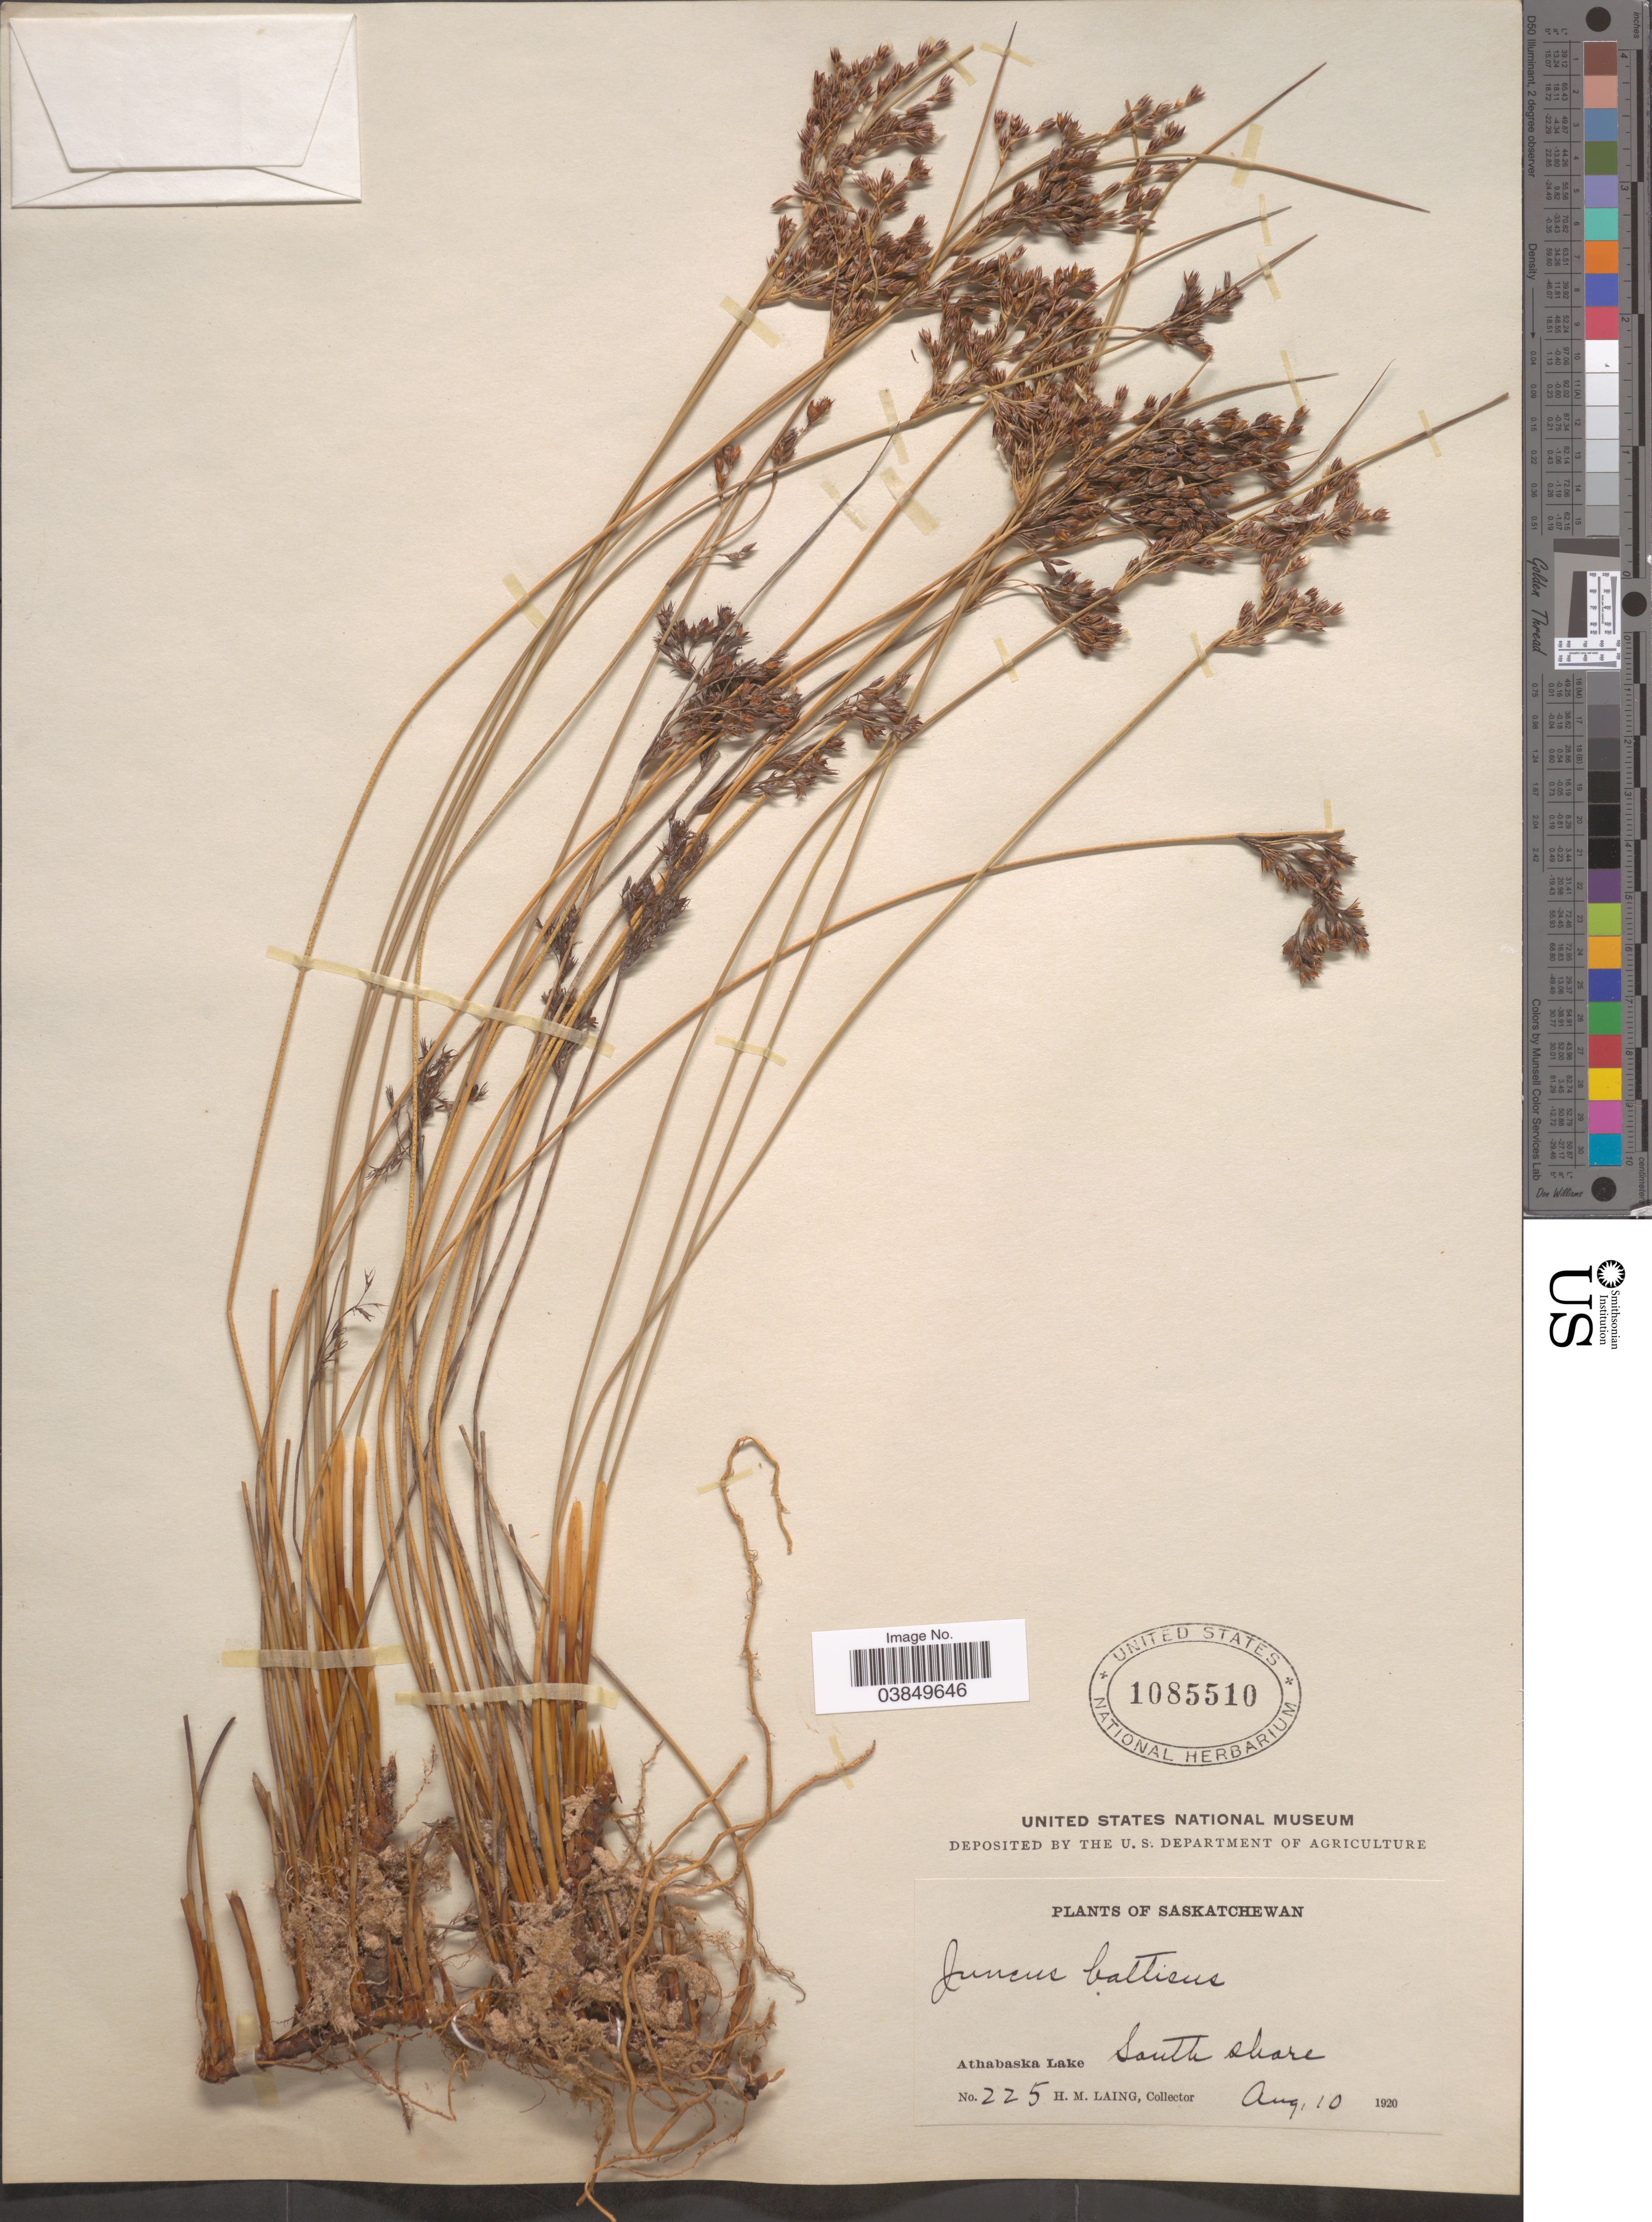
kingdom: Plantae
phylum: Tracheophyta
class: Liliopsida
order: Poales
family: Juncaceae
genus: Juncus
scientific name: Juncus balticus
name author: Willd.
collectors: H. Laing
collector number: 225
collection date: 1920-08-10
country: Canada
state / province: Saskatchewan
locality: Athabaska Lake. South shore.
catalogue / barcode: US 1085510